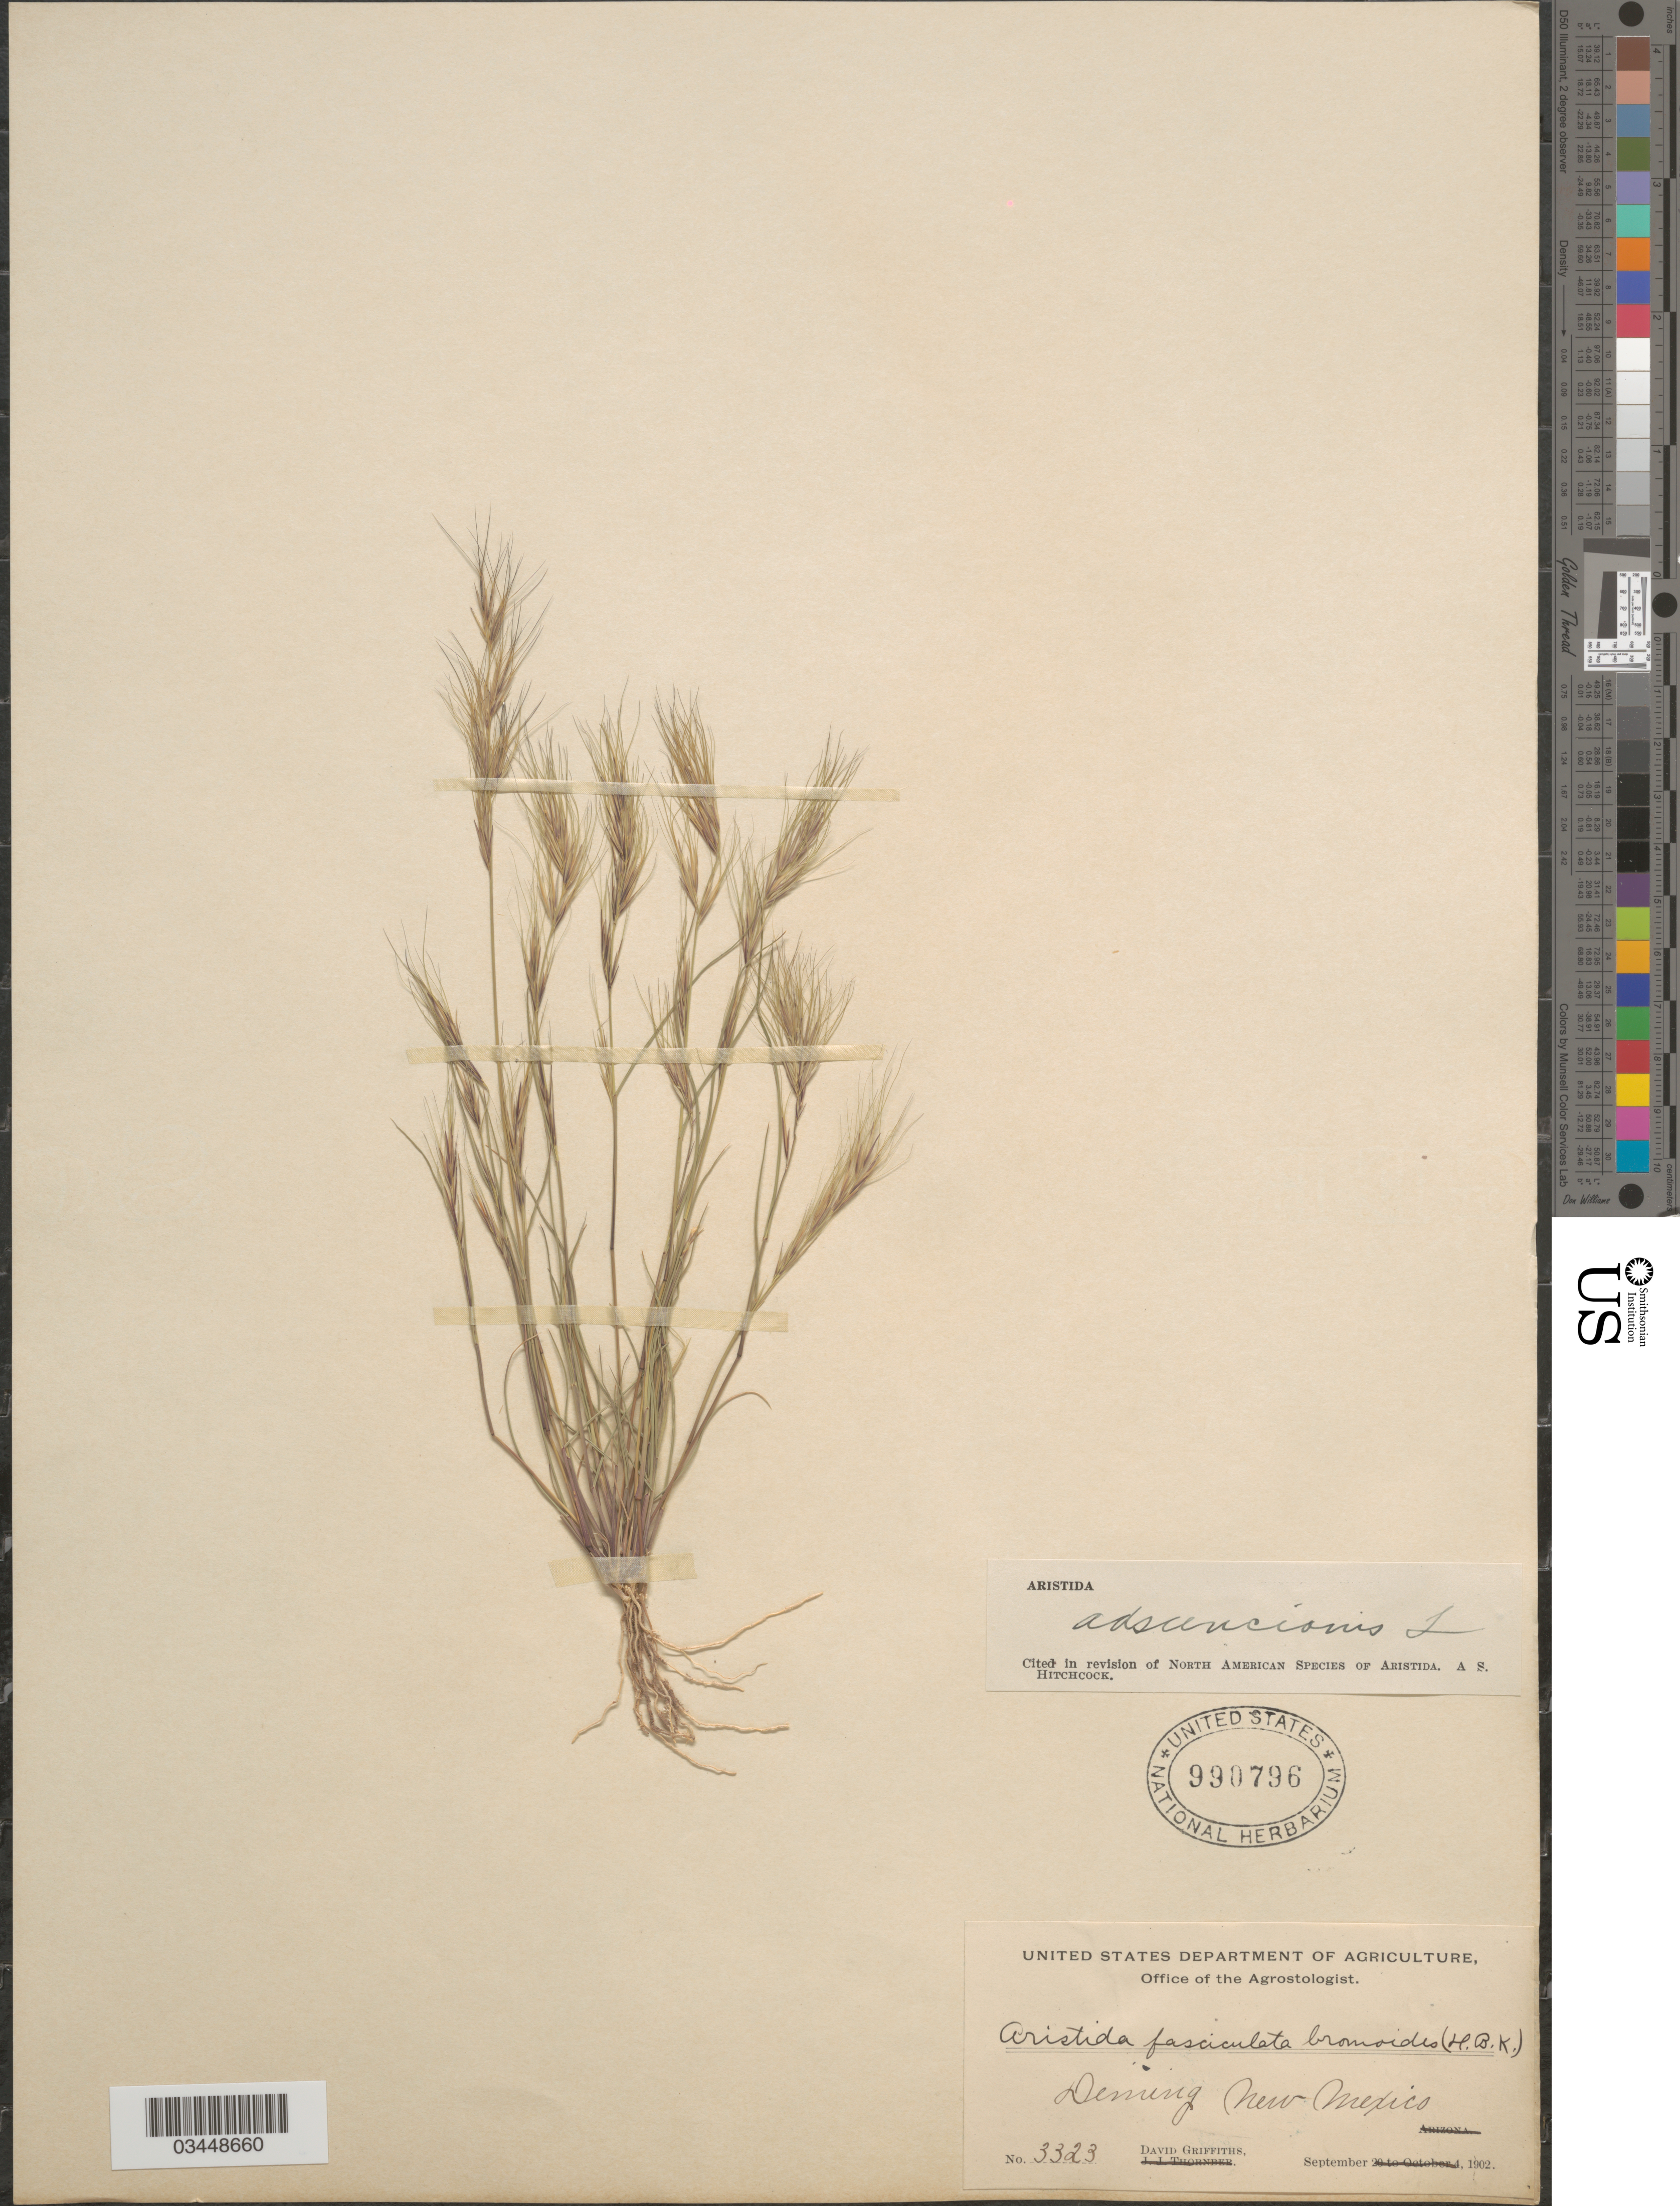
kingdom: Plantae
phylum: Tracheophyta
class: Liliopsida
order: Poales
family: Poaceae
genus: Aristida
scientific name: Aristida adscensionis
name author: L.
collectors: D. Griffiths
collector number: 3323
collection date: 1902-09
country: United States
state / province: New Mexico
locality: Deming.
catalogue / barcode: US 990796